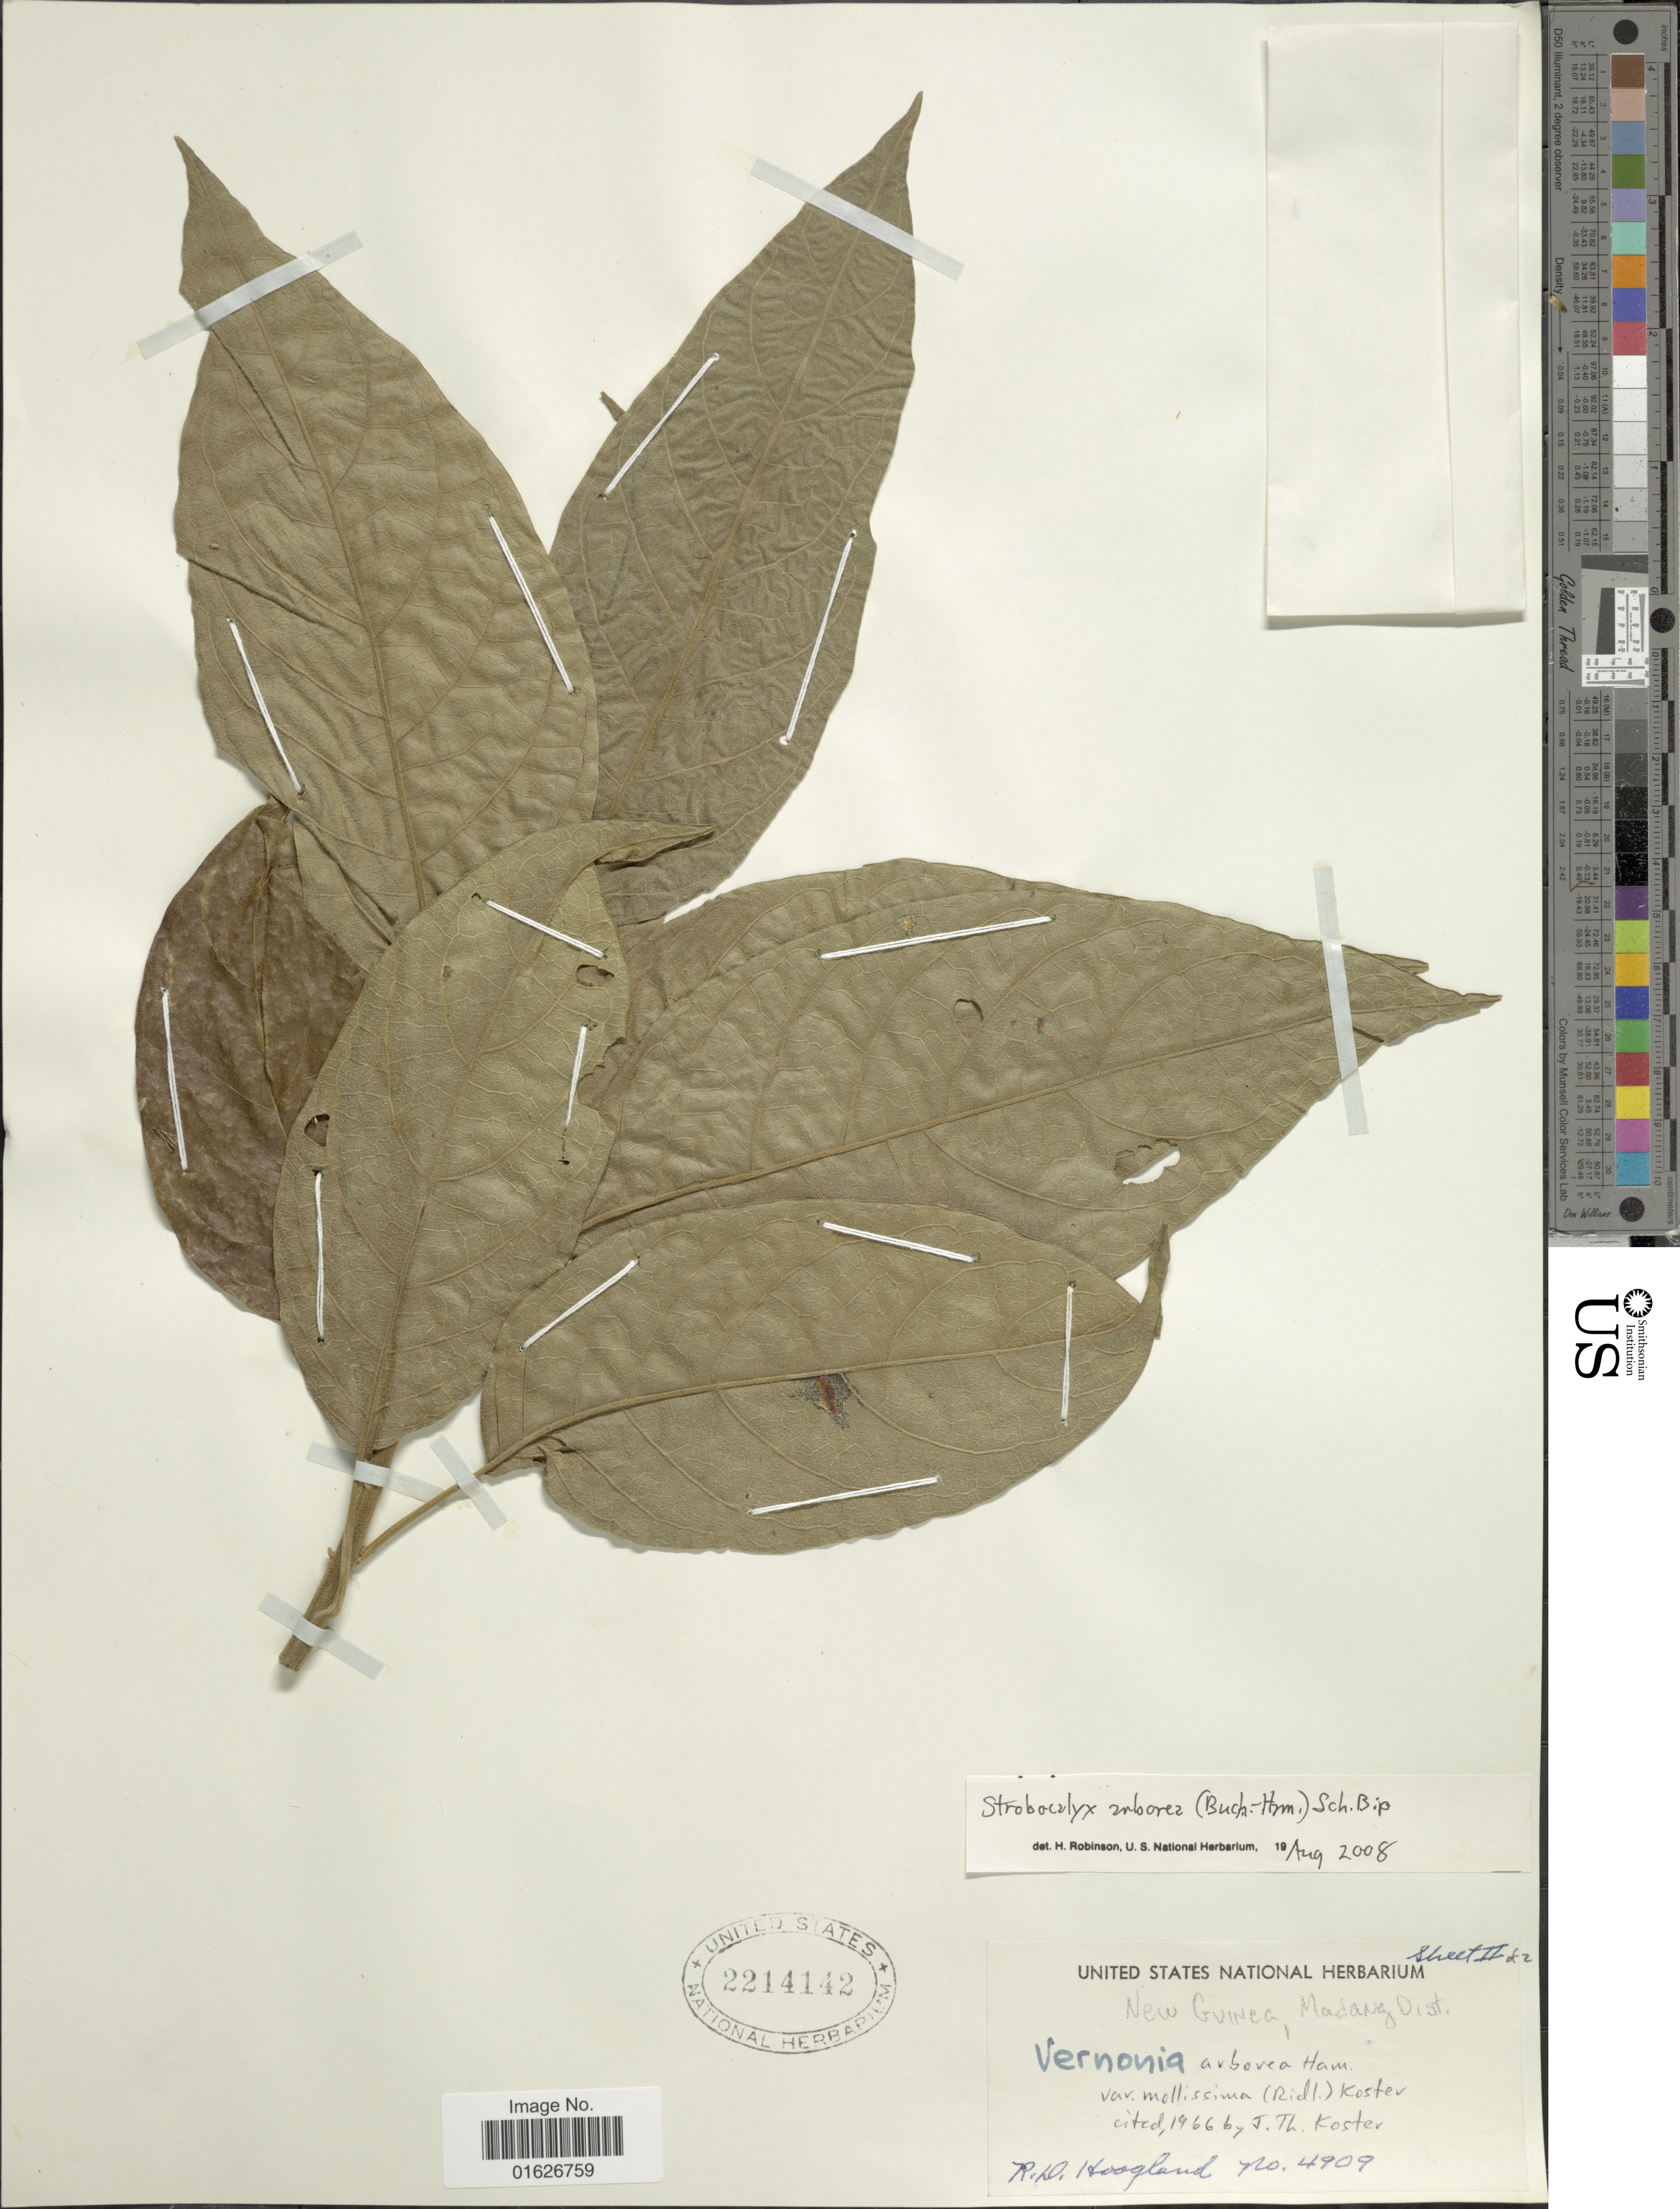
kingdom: Plantae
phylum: Tracheophyta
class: Magnoliopsida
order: Asterales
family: Asteraceae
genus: Strobocalyx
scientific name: Strobocalyx arborea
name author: (Buch.-Ham.) Sch. Bip.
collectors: R. D. Hoogland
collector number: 4909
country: Papua New Guinea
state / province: Madang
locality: New Guinea, Madang District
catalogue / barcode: US 2214142